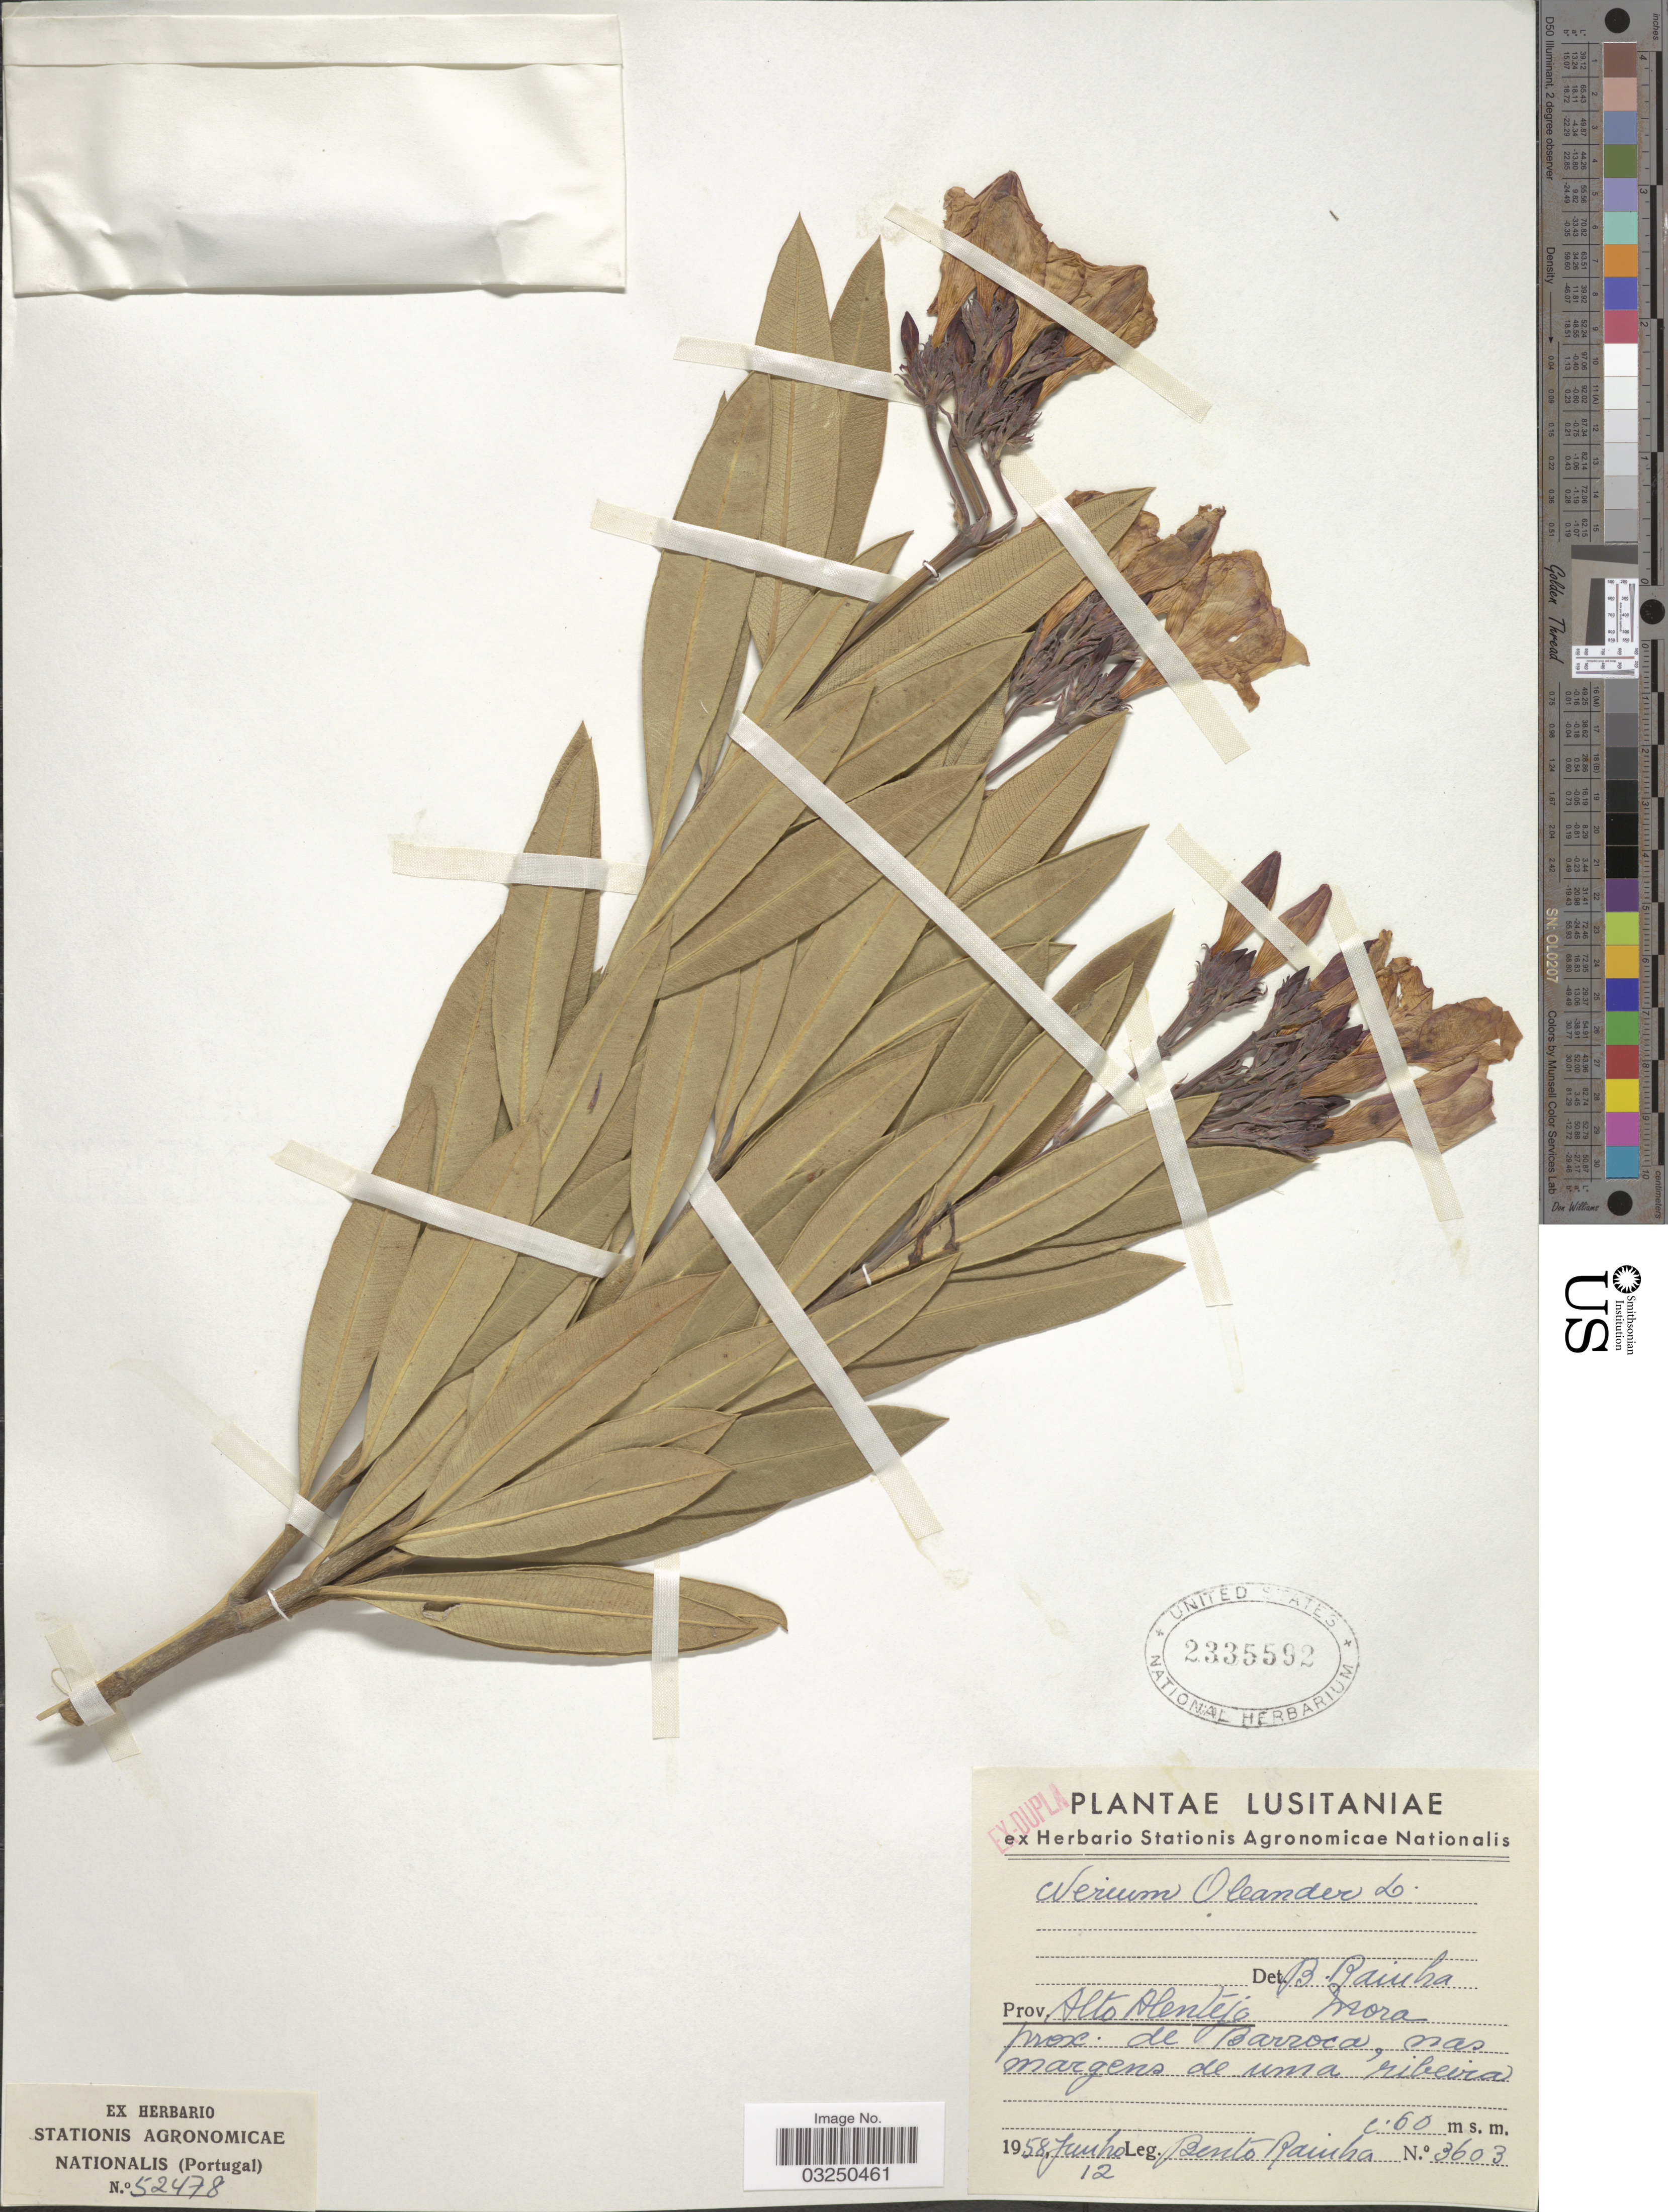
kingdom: Plantae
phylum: Tracheophyta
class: Magnoliopsida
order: Gentianales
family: Apocynaceae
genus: Nerium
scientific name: Nerium oleander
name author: L.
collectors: B. Rainha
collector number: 3603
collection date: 1958-06-12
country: Portugal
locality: Lusitaniae. Prov. Alto Alentejo. Prox. de Barroca, nas margens de uma [interpreted] ribeira.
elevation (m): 60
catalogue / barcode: US 2335592